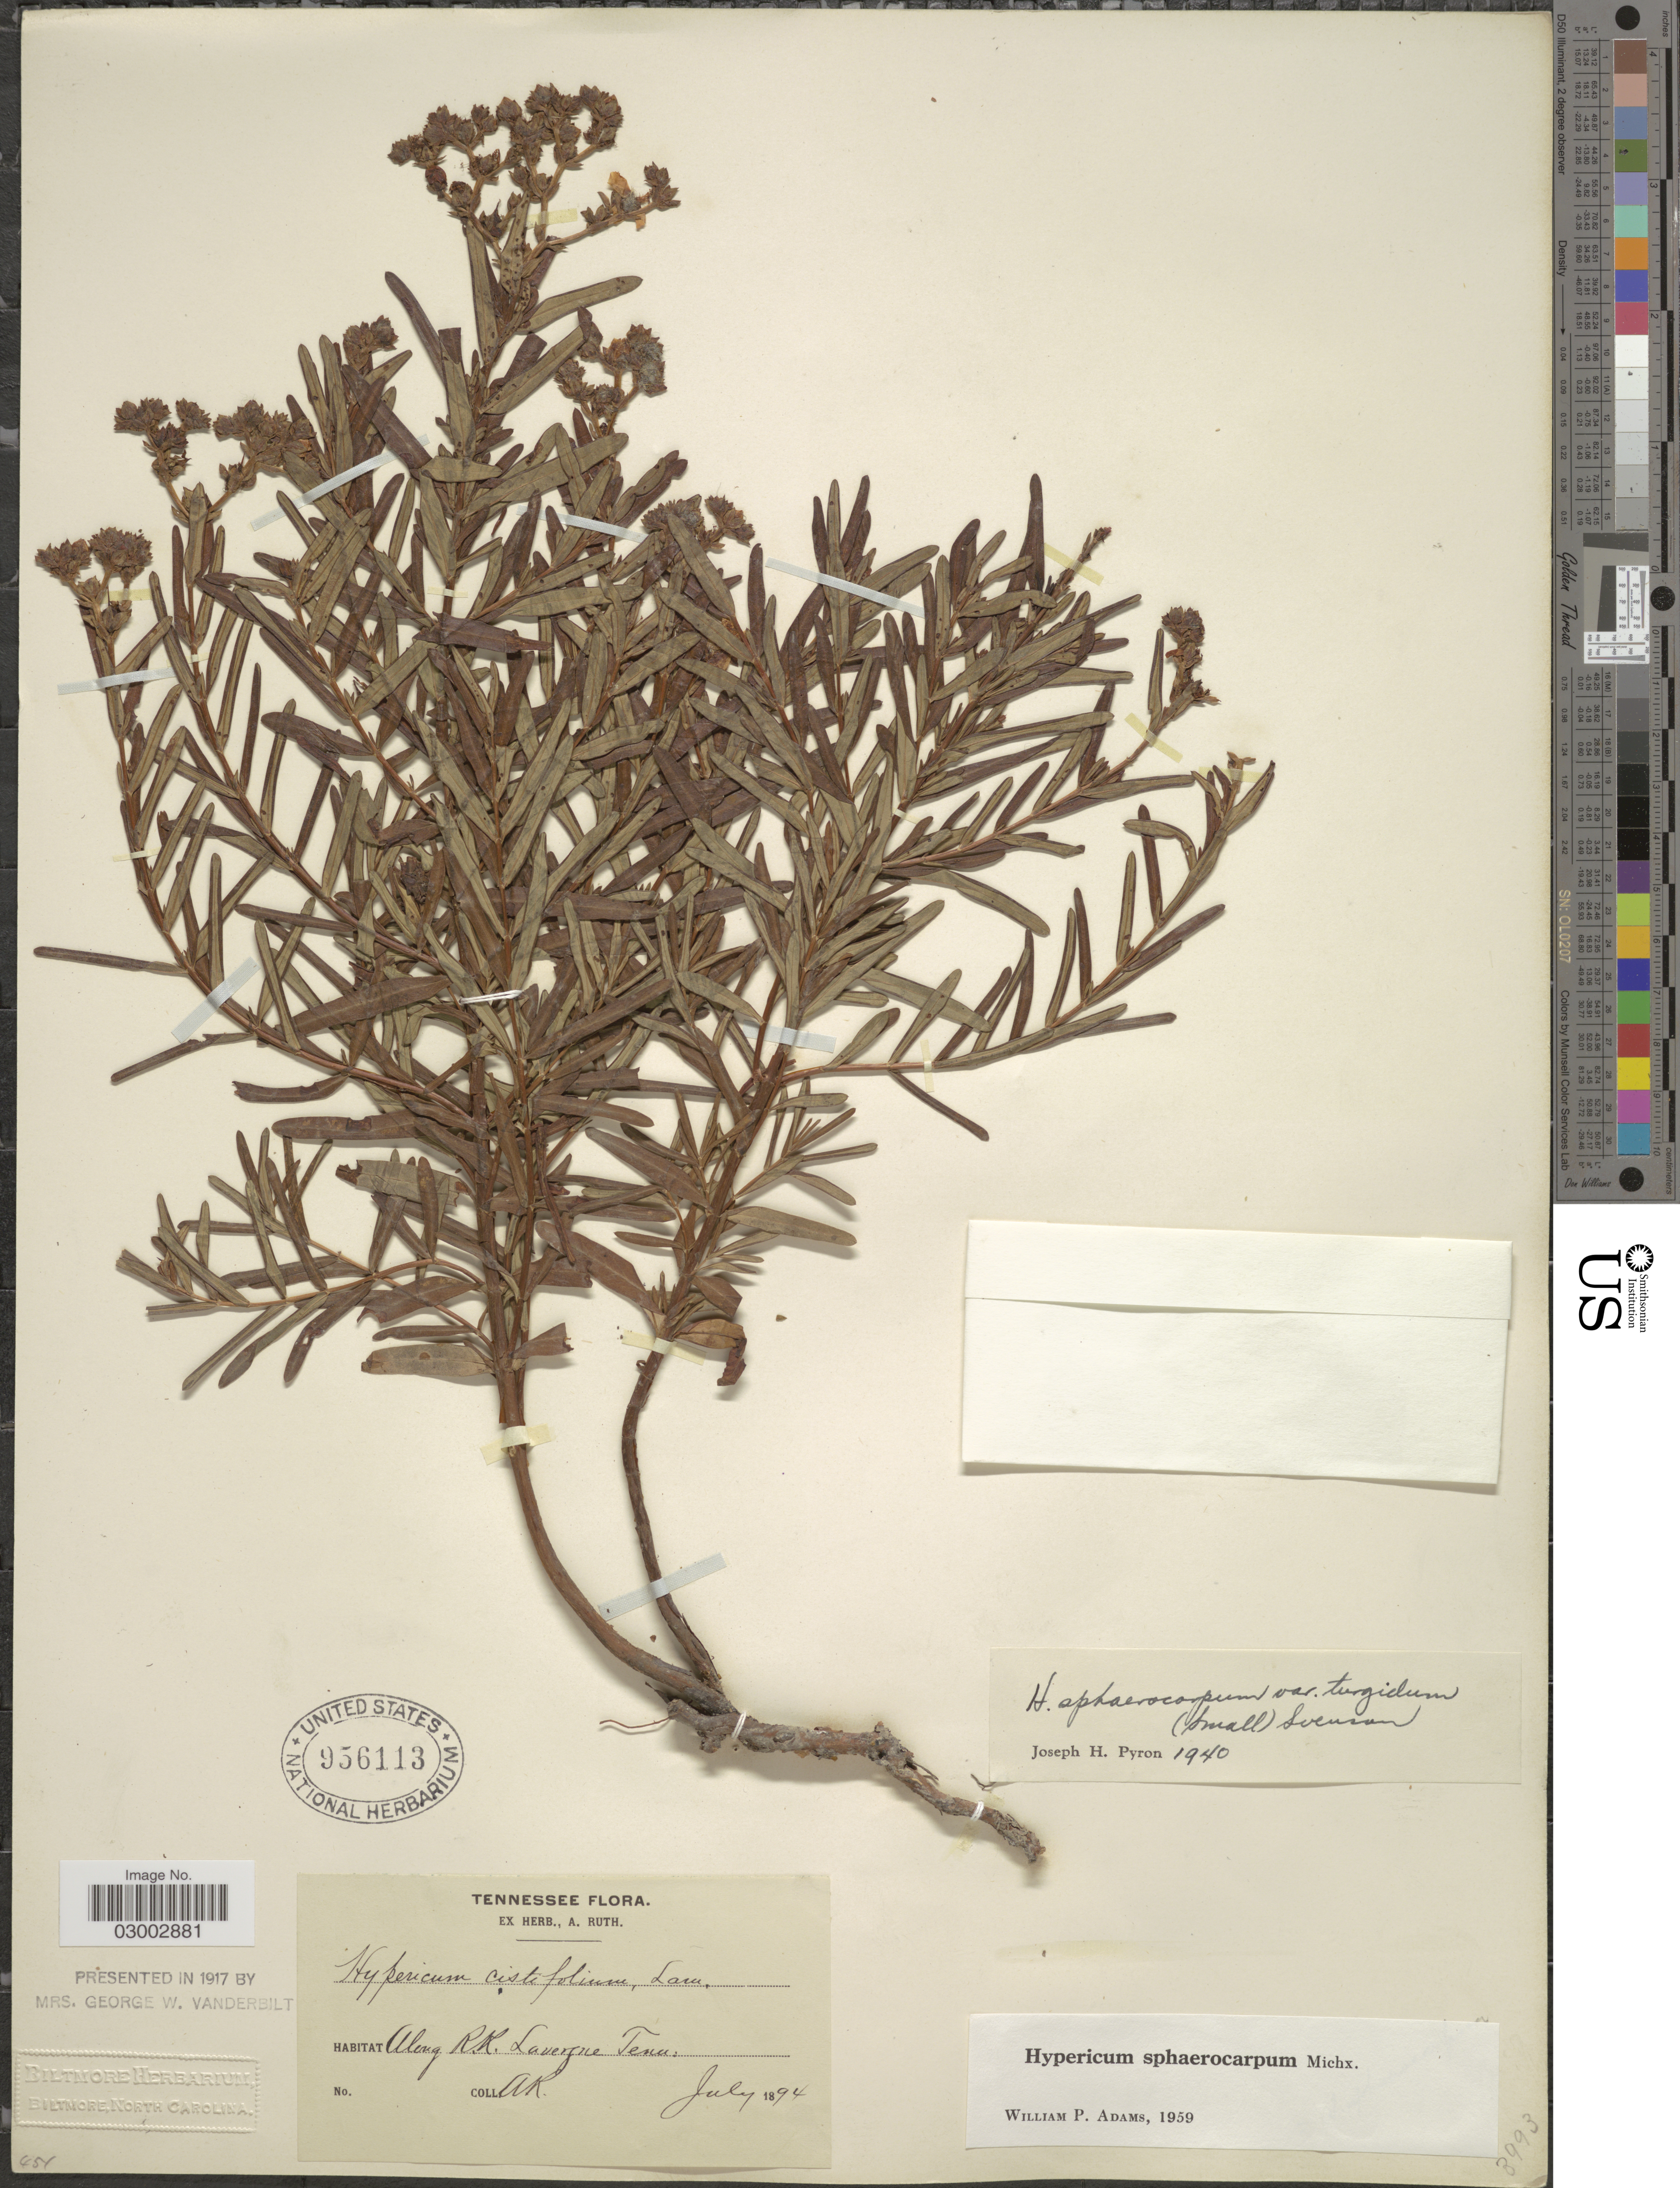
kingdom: Plantae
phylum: Tracheophyta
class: Magnoliopsida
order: Malpighiales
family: Hypericaceae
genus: Hypericum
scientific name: Hypericum sphaerocarpum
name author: Michx.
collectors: A. Ruth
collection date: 1894-07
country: United States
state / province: Tennessee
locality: Along R. K. Lavergne. Tenn.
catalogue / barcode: US 956113